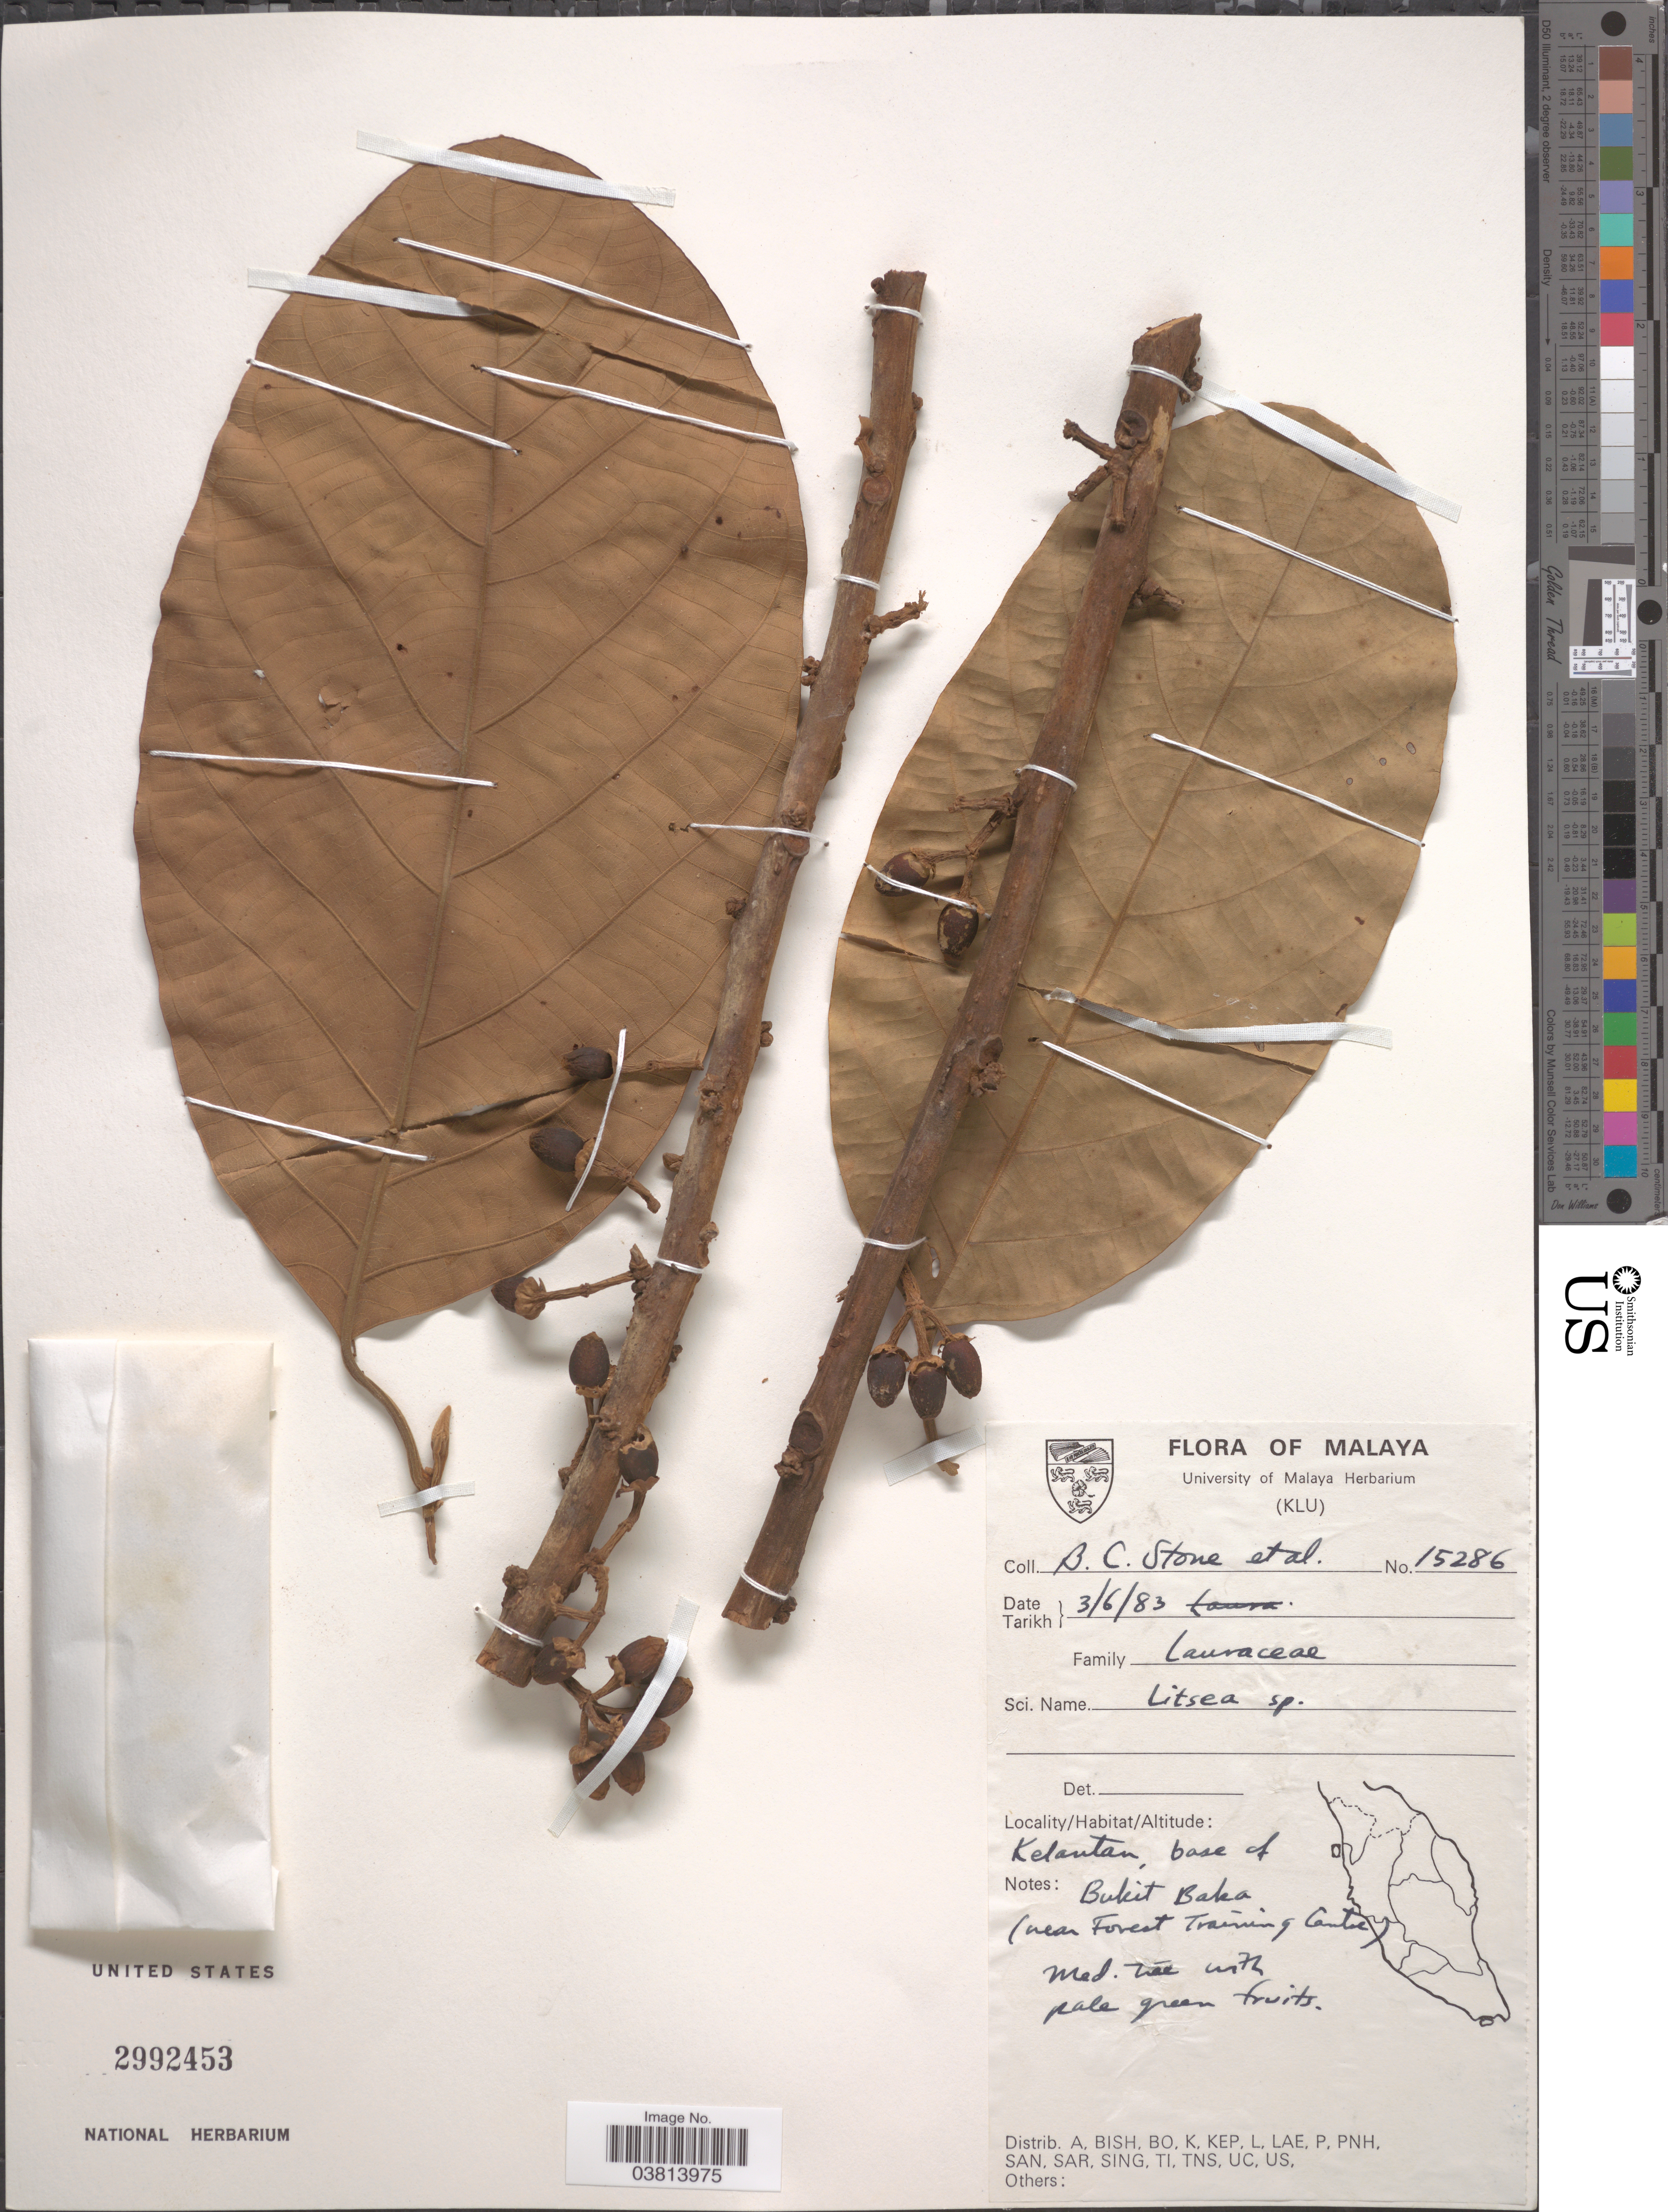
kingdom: Plantae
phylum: Tracheophyta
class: Magnoliopsida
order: Laurales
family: Lauraceae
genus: Litsea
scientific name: Litsea sp.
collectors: B. C. Stone & et al.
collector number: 15286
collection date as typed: Transcribed d/m/y: 3/6/83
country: Malaysia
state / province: Kelantan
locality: Malaya. Base of Bukit Baka (near Forest Training Centre).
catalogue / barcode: US 2992453